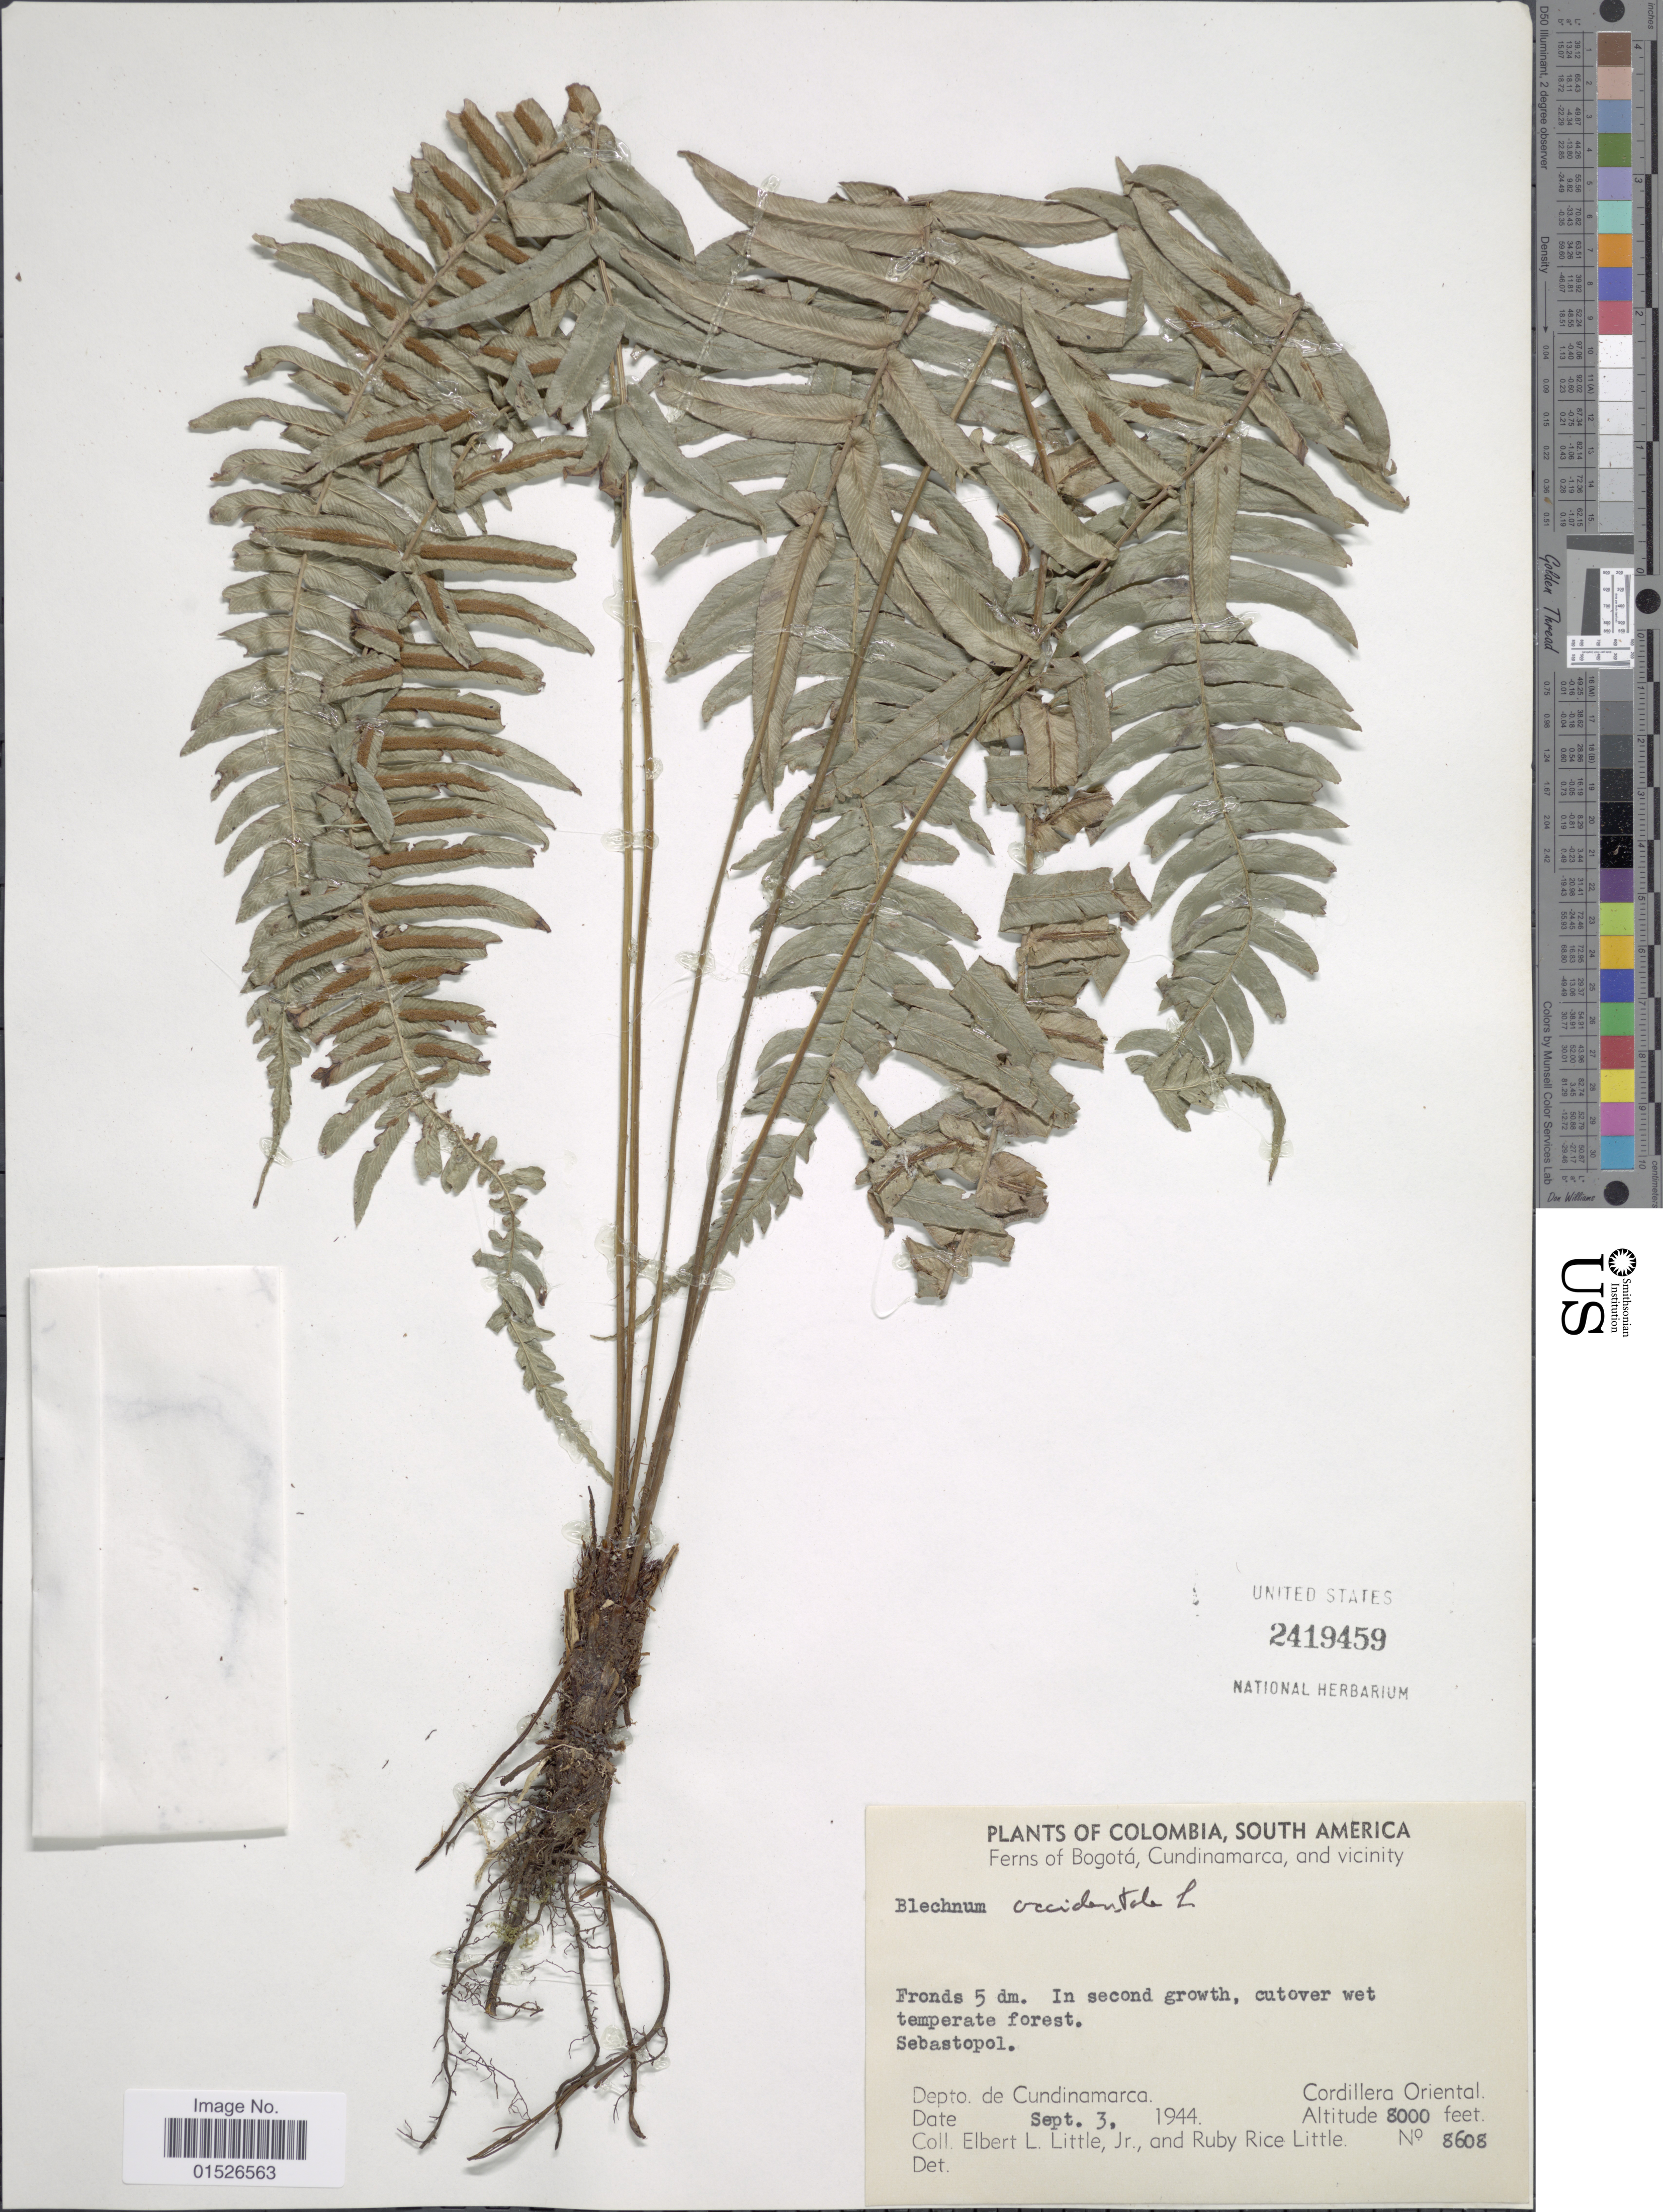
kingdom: Plantae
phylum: Tracheophyta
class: Polypodiopsida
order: Polypodiales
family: Blechnaceae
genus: Blechnum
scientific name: Blechnum occidentale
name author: L.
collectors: E. L. Little & R. R. Little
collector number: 8608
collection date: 1944-09-03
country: Colombia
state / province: Cundinamarca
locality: Bogota, Cundinamarca, and vicinity. Sebastopol. Depto. de Cundinamarca, Cordillera Oriental.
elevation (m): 2438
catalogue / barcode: US 2419459